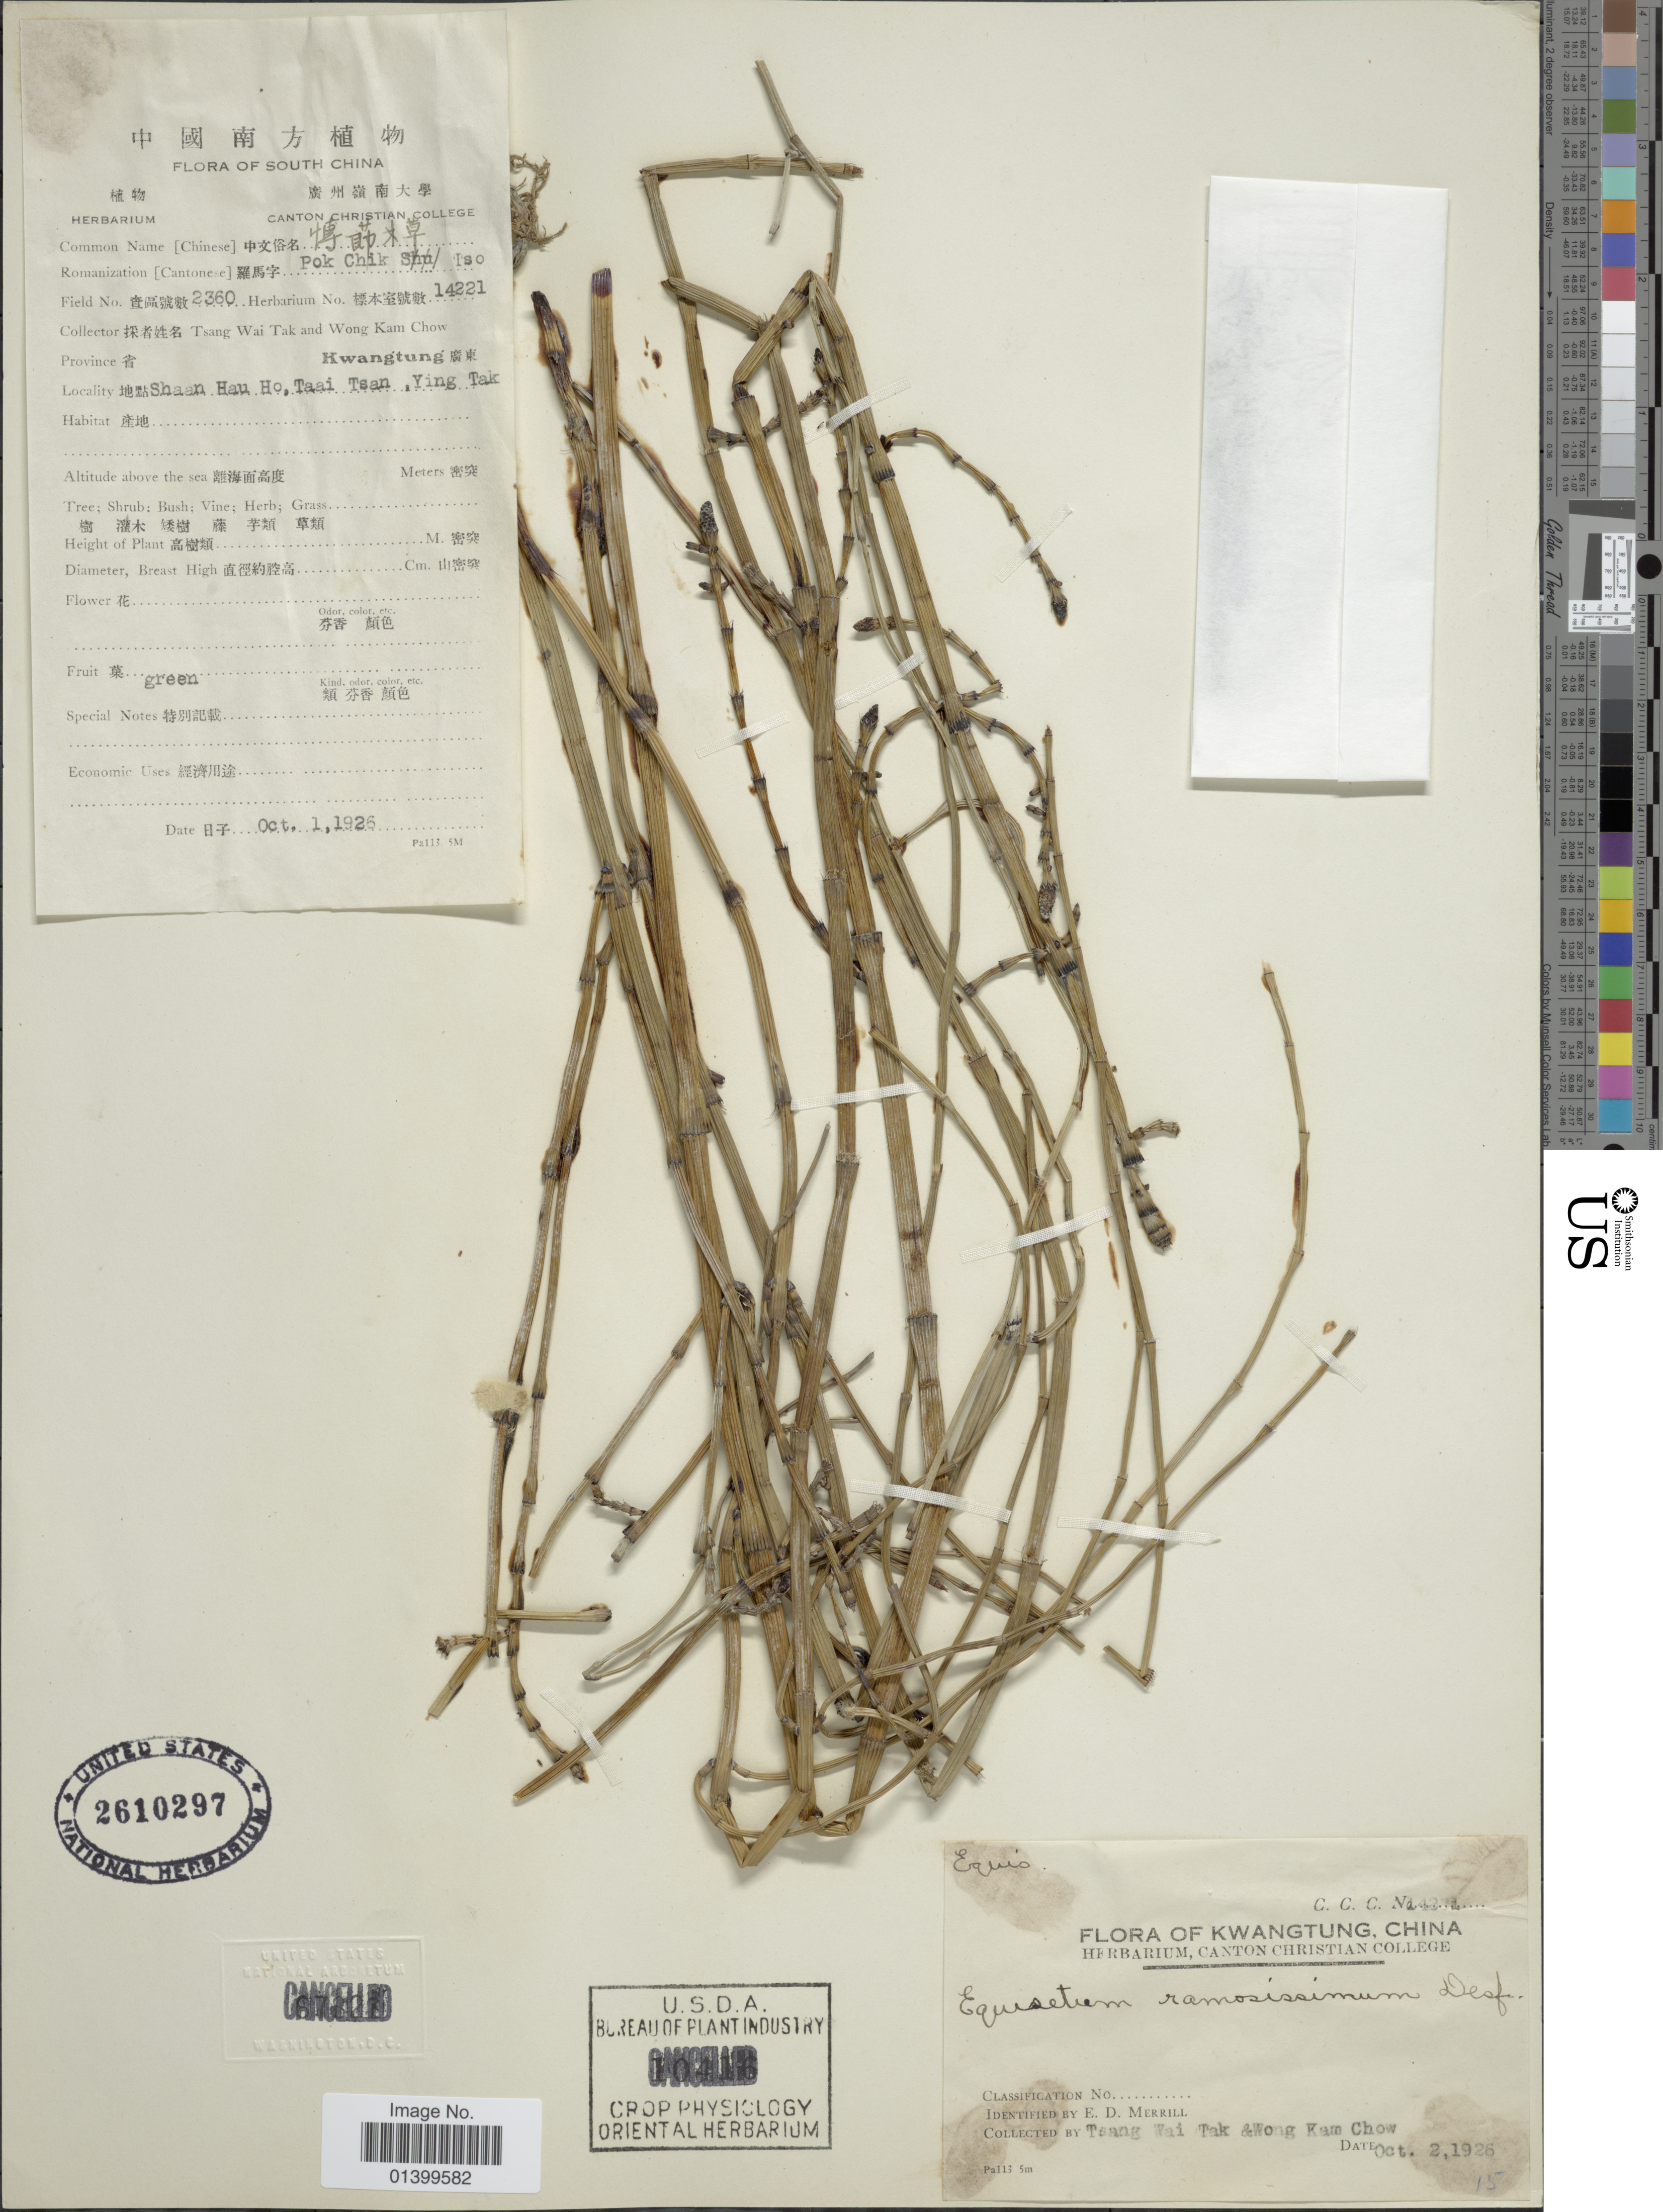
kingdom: Plantae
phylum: Tracheophyta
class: Polypodiopsida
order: Equisetales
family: Equisetaceae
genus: Equisetum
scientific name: Equisetum ramosissimum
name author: Desf.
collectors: W. T. Tsang & K. C. Wong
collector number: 15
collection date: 1926-10-02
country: China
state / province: Guangdong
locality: South China, Flora of Kwangtung, Shaan Hau Ho, Taai Tsan, Ying Tak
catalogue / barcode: US 2610297